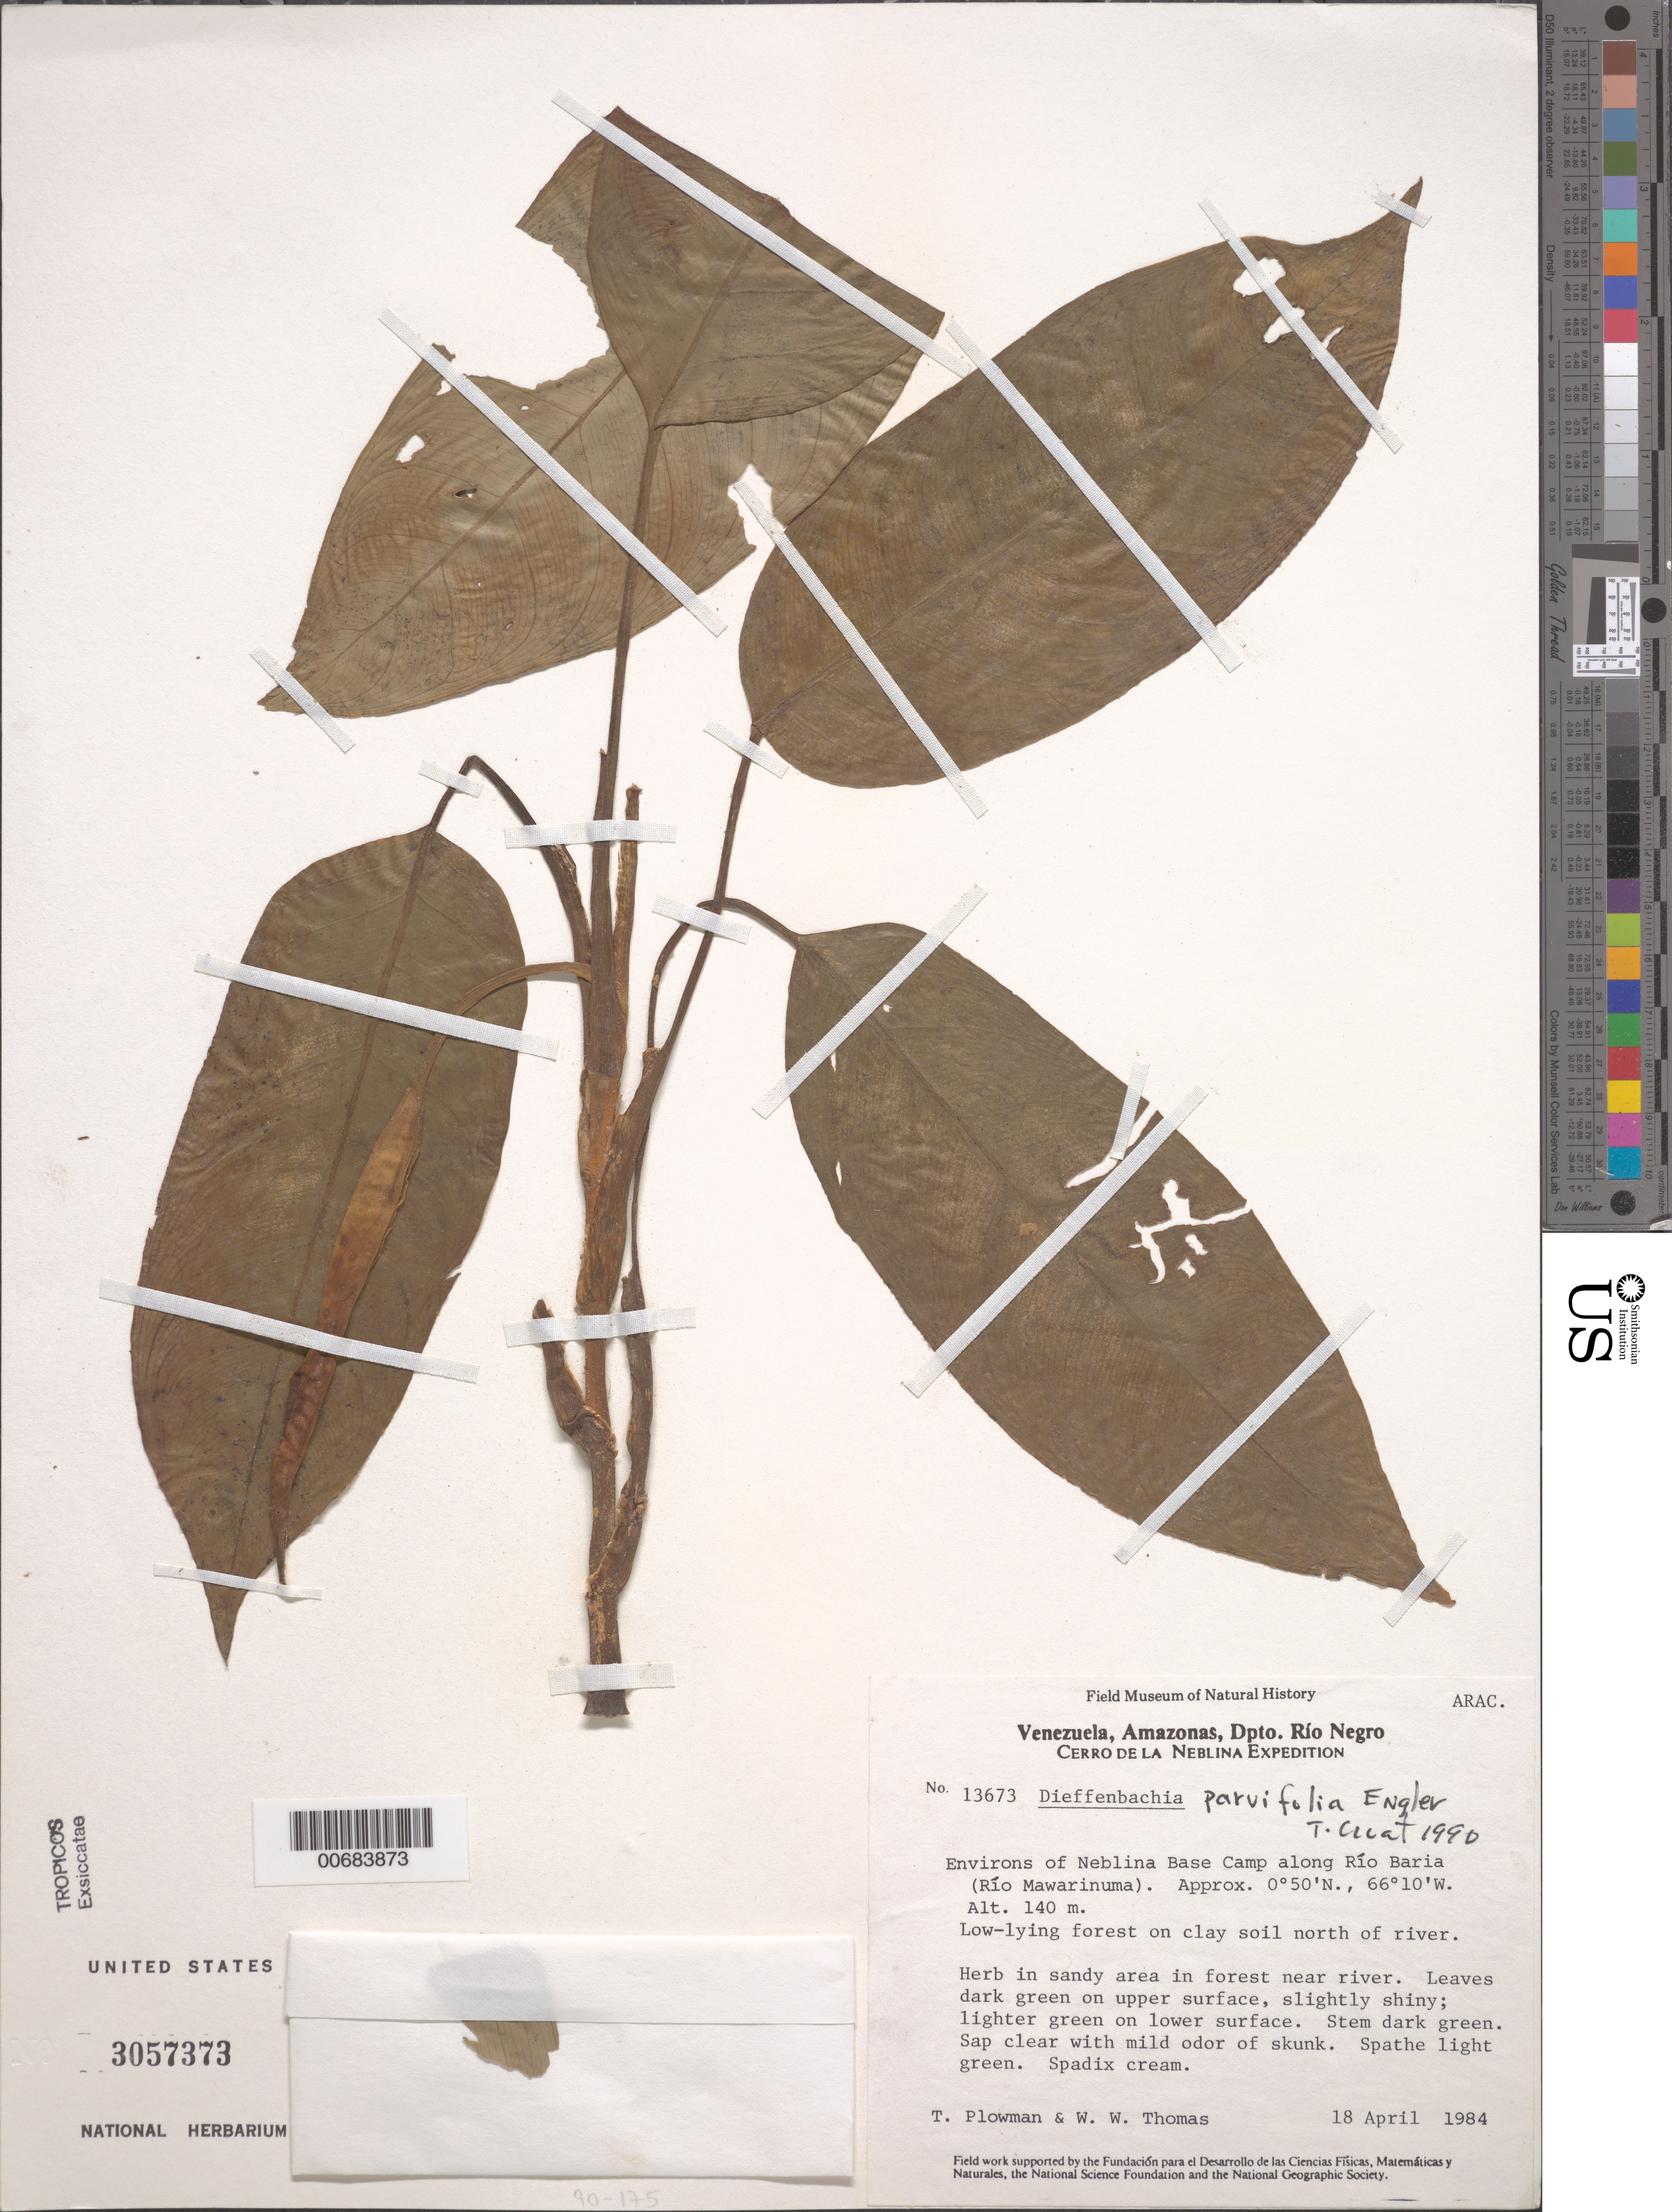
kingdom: Plantae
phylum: Tracheophyta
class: Liliopsida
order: Alismatales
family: Araceae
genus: Dieffenbachia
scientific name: Dieffenbachia parvifolia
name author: Engl.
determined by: Croat, Thomas B., Missouri Botanical Garden (MO)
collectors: T. Plowman & W. W. Thomas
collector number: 13673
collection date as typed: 18-Apr-84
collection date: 1984-04-18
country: Venezuela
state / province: Amazonas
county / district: Río Negro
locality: Cerro de la Neblina Base Camp, Río Mawarinuma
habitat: Low-lying forest on clay soil north of river; In sandy area in forest near river;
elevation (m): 140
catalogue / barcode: US 3057373